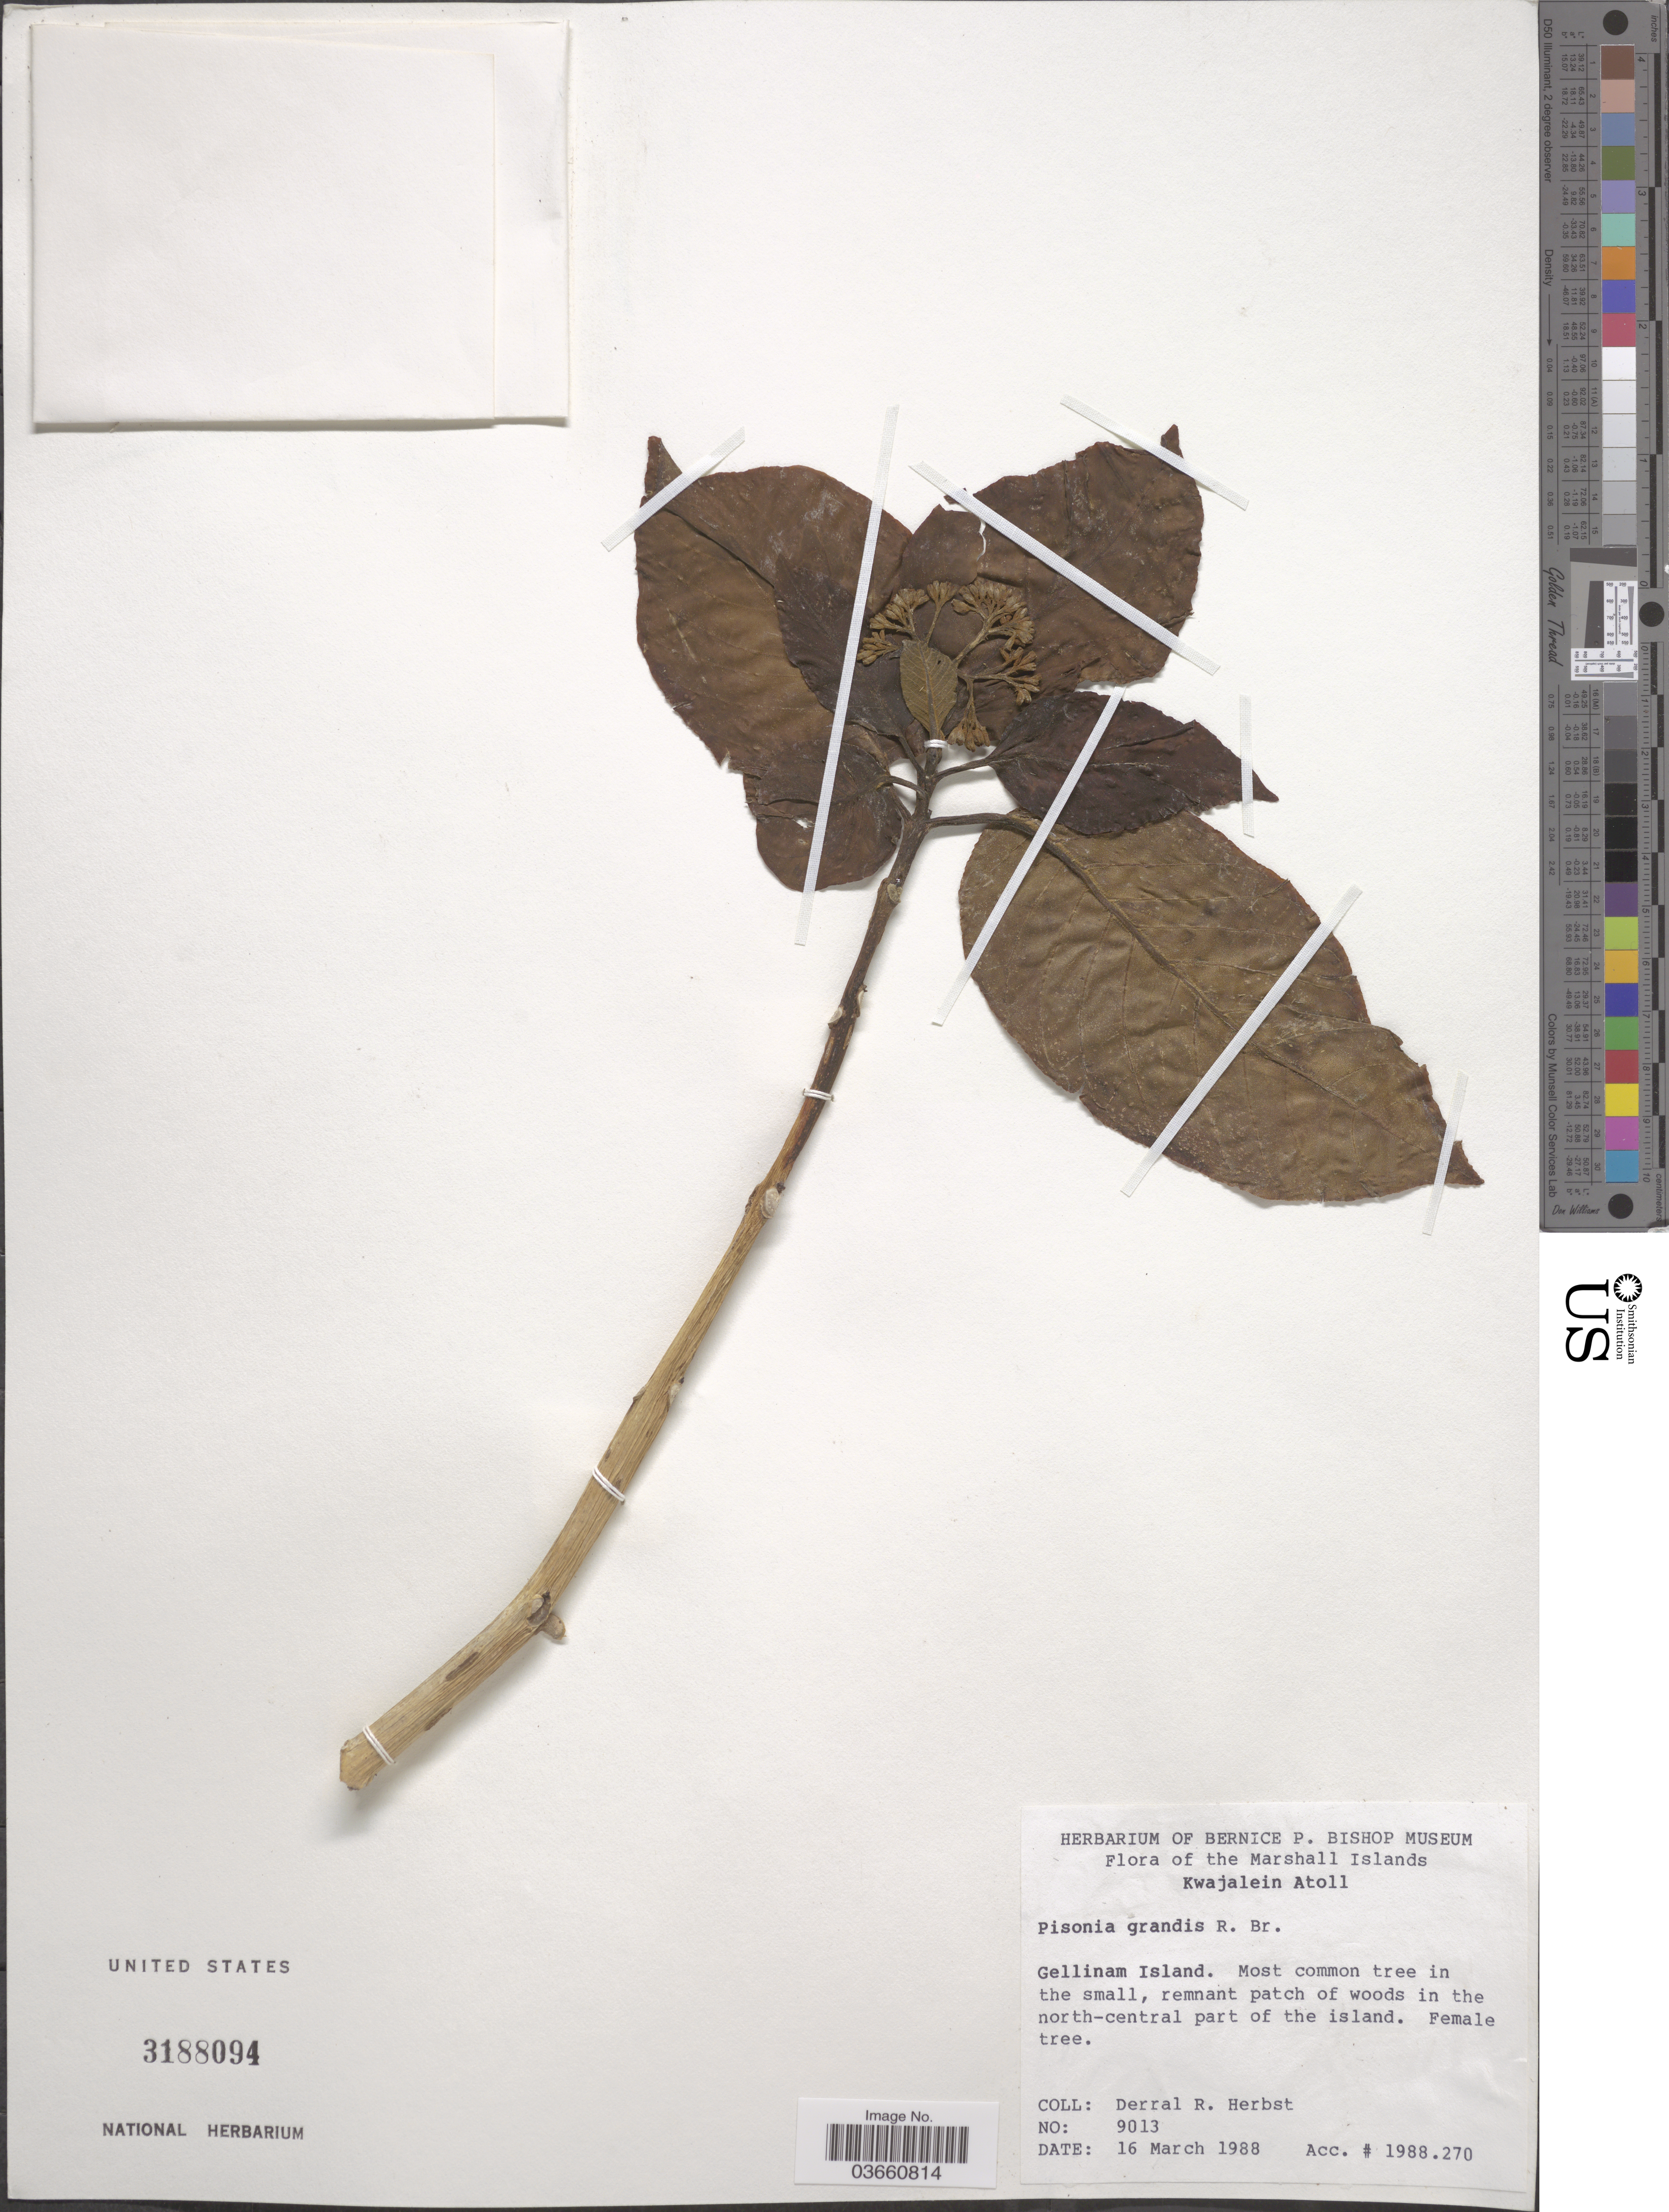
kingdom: Plantae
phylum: Tracheophyta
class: Magnoliopsida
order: Caryophyllales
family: Nyctaginaceae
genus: Pisonia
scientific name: Pisonia grandis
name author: R. Br.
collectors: D. R. Herbst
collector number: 9013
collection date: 1988-03-16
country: Marshall Islands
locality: Kwajalein Atoll. Gellinam Island. In the north-central part of the island.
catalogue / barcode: US 3188094